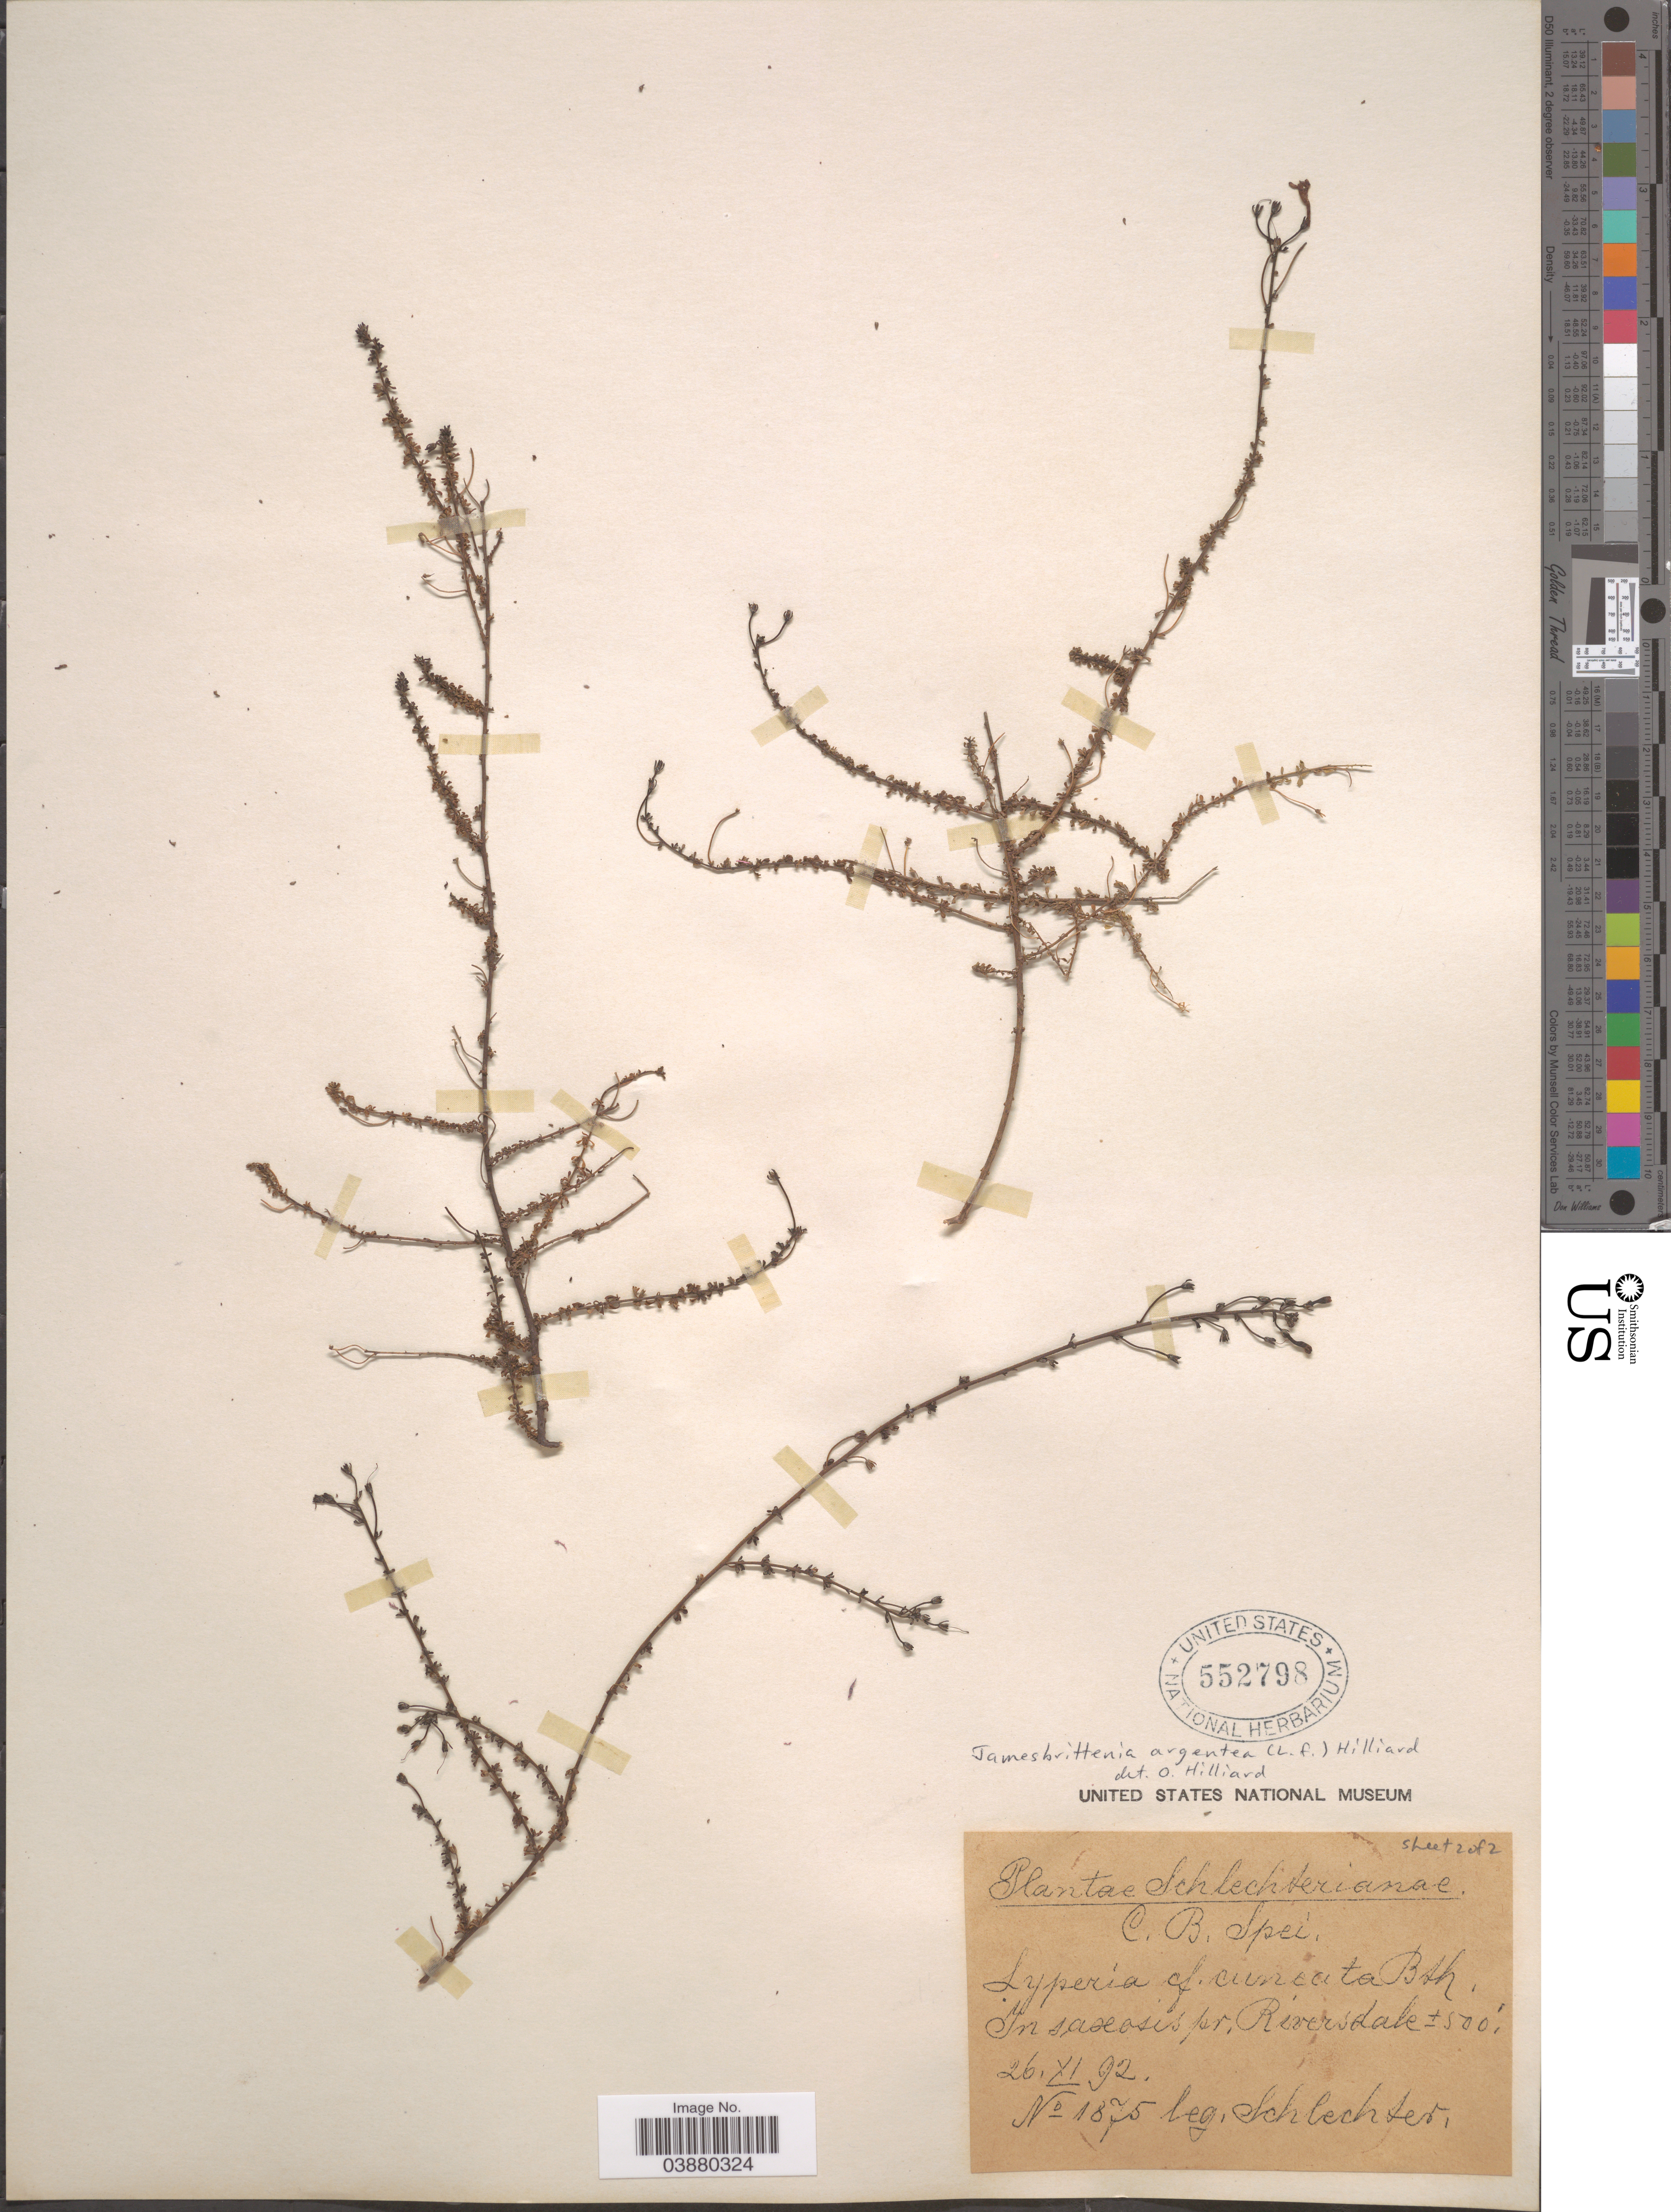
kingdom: Plantae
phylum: Tracheophyta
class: Magnoliopsida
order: Lamiales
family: Scrophulariaceae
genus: Jamesbrittenia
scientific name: Jamesbrittenia argentea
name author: (L. f.) Hilliard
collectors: Schlechter, --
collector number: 1875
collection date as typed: Transcribed d/m/y: 26/11/92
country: South Africa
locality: In saxosis pr. Riversdale.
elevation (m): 152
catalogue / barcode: US 552798